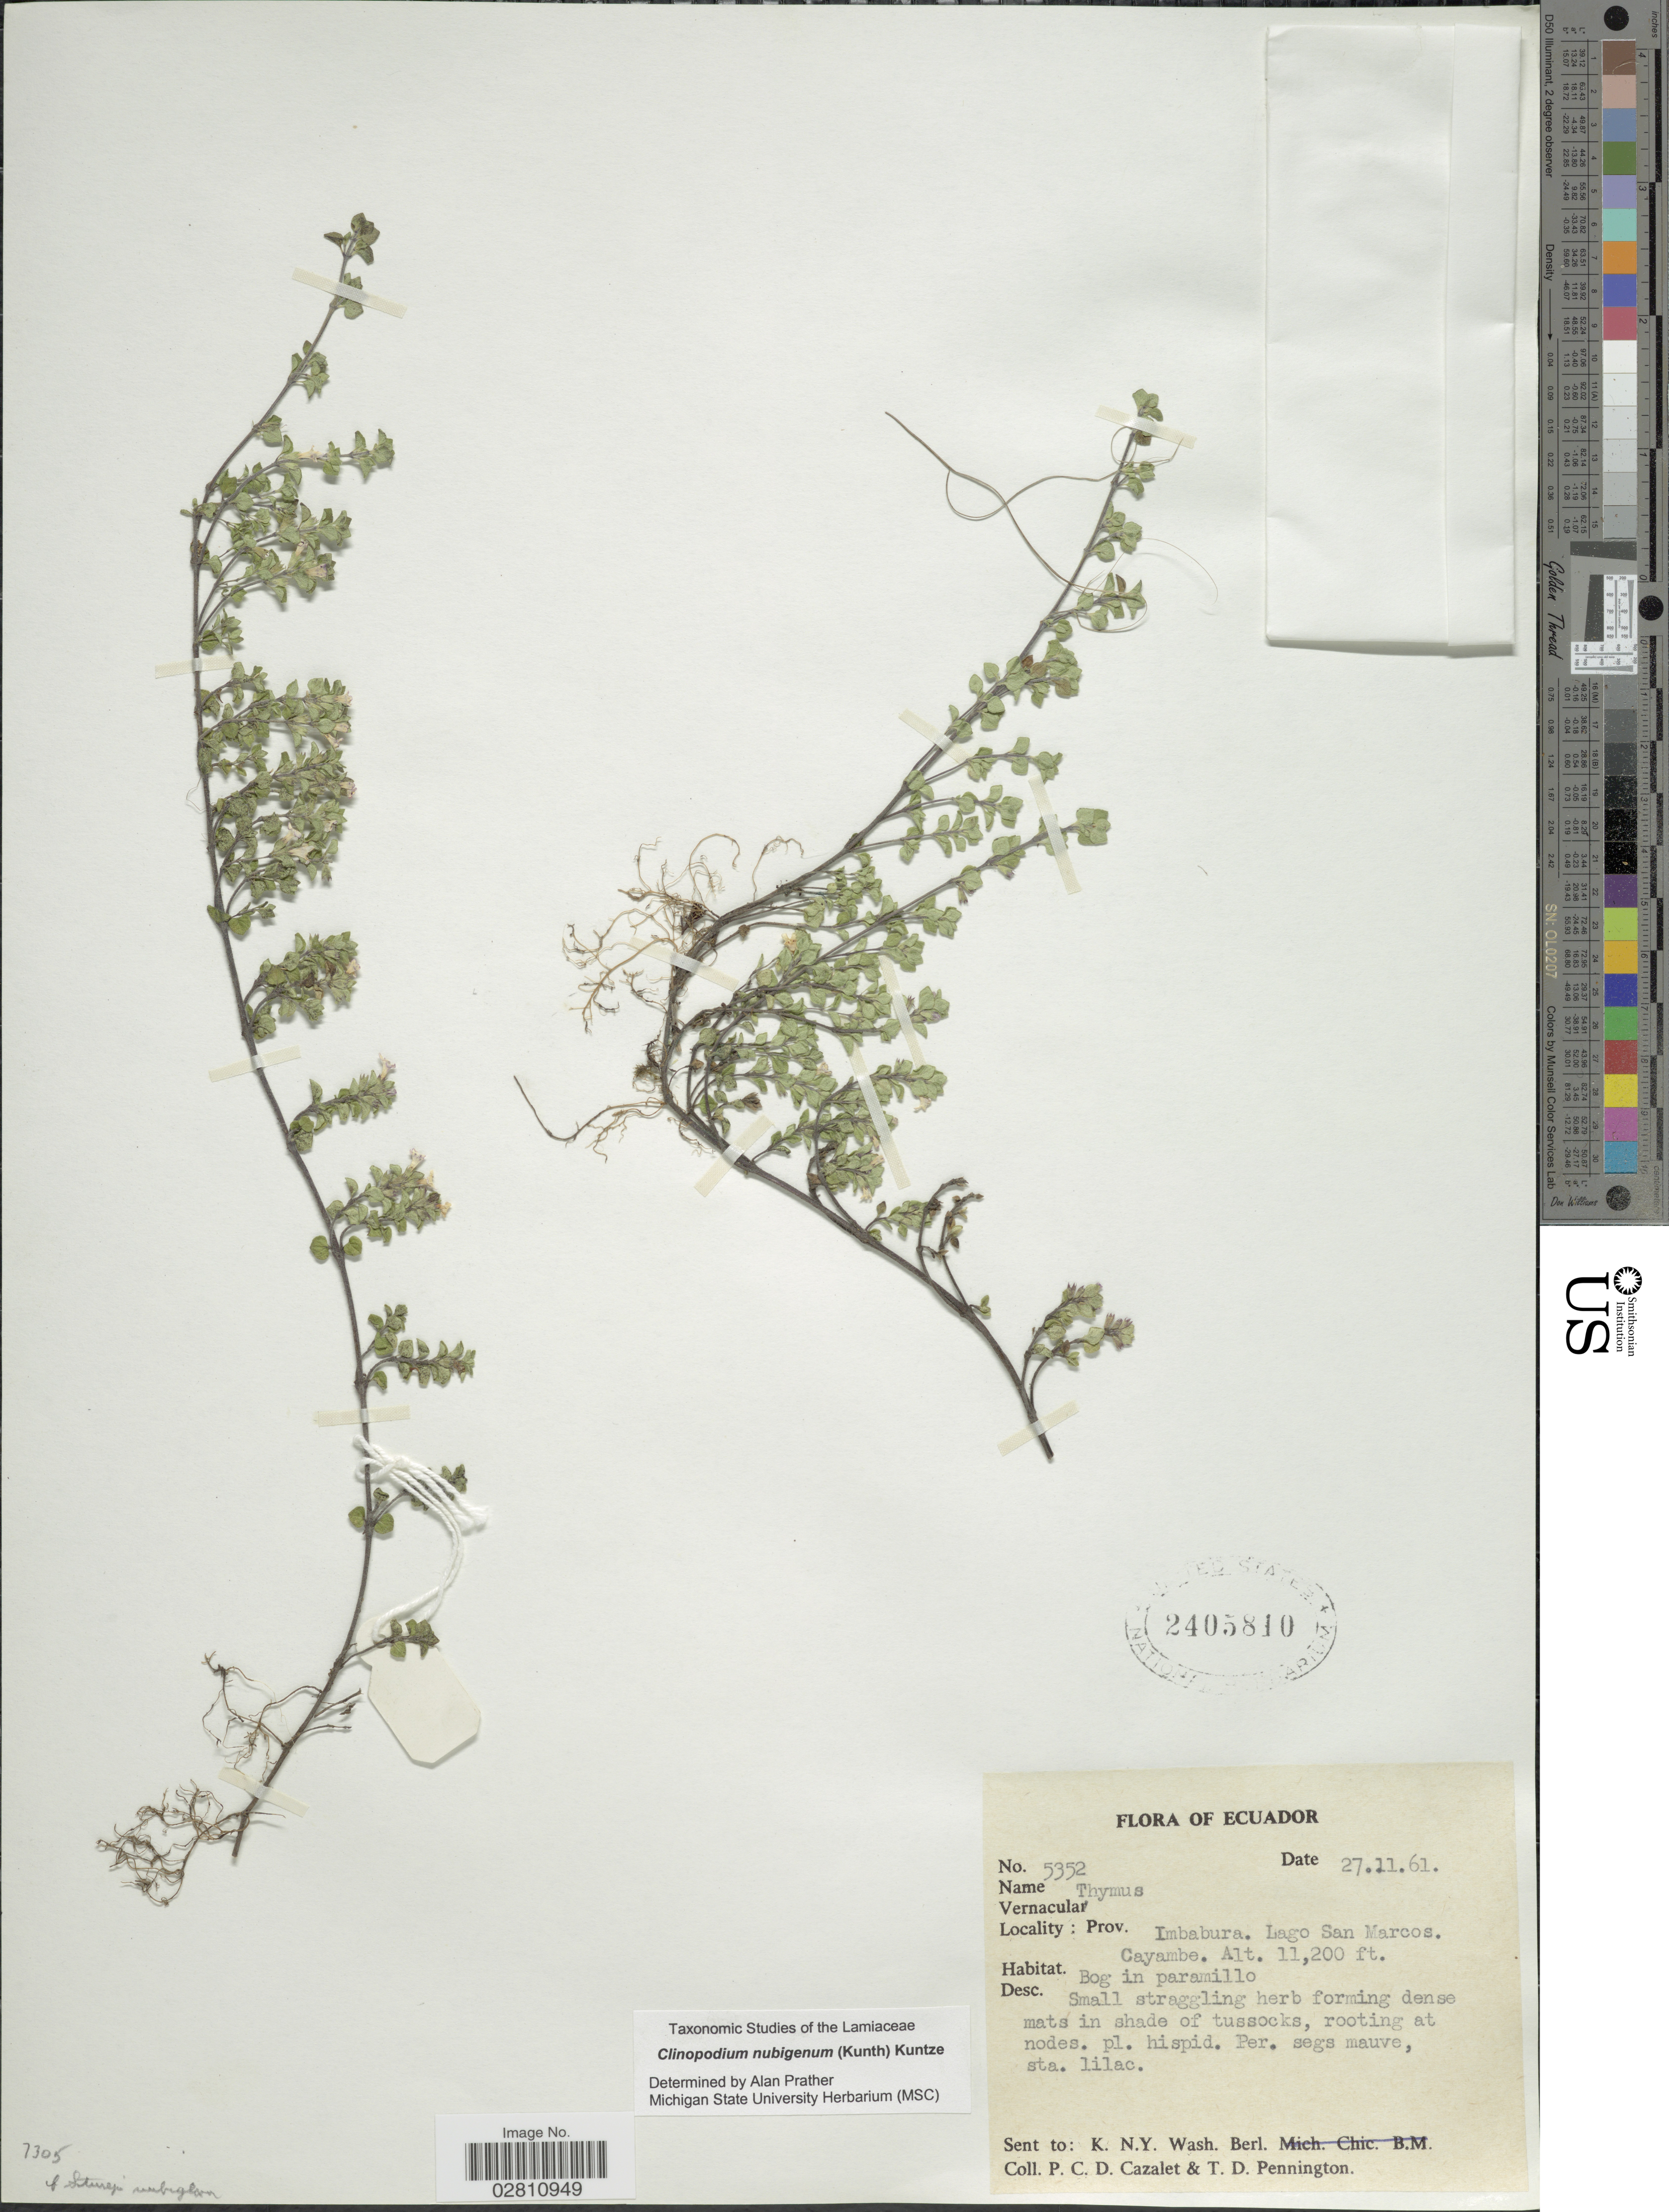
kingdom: Plantae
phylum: Tracheophyta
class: Magnoliopsida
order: Lamiales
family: Lamiaceae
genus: Clinopodium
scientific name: Clinopodium nubigenum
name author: (Kunth) Kuntze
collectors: P. C. D. Cazalet & T. D. Pennington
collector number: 5352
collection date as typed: Transcribed d/m/y: 27/11/61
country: Ecuador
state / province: Imbabura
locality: Prov. Imbabura. Lago San Marcos. Cayambe.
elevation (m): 3414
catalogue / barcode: US 2405810